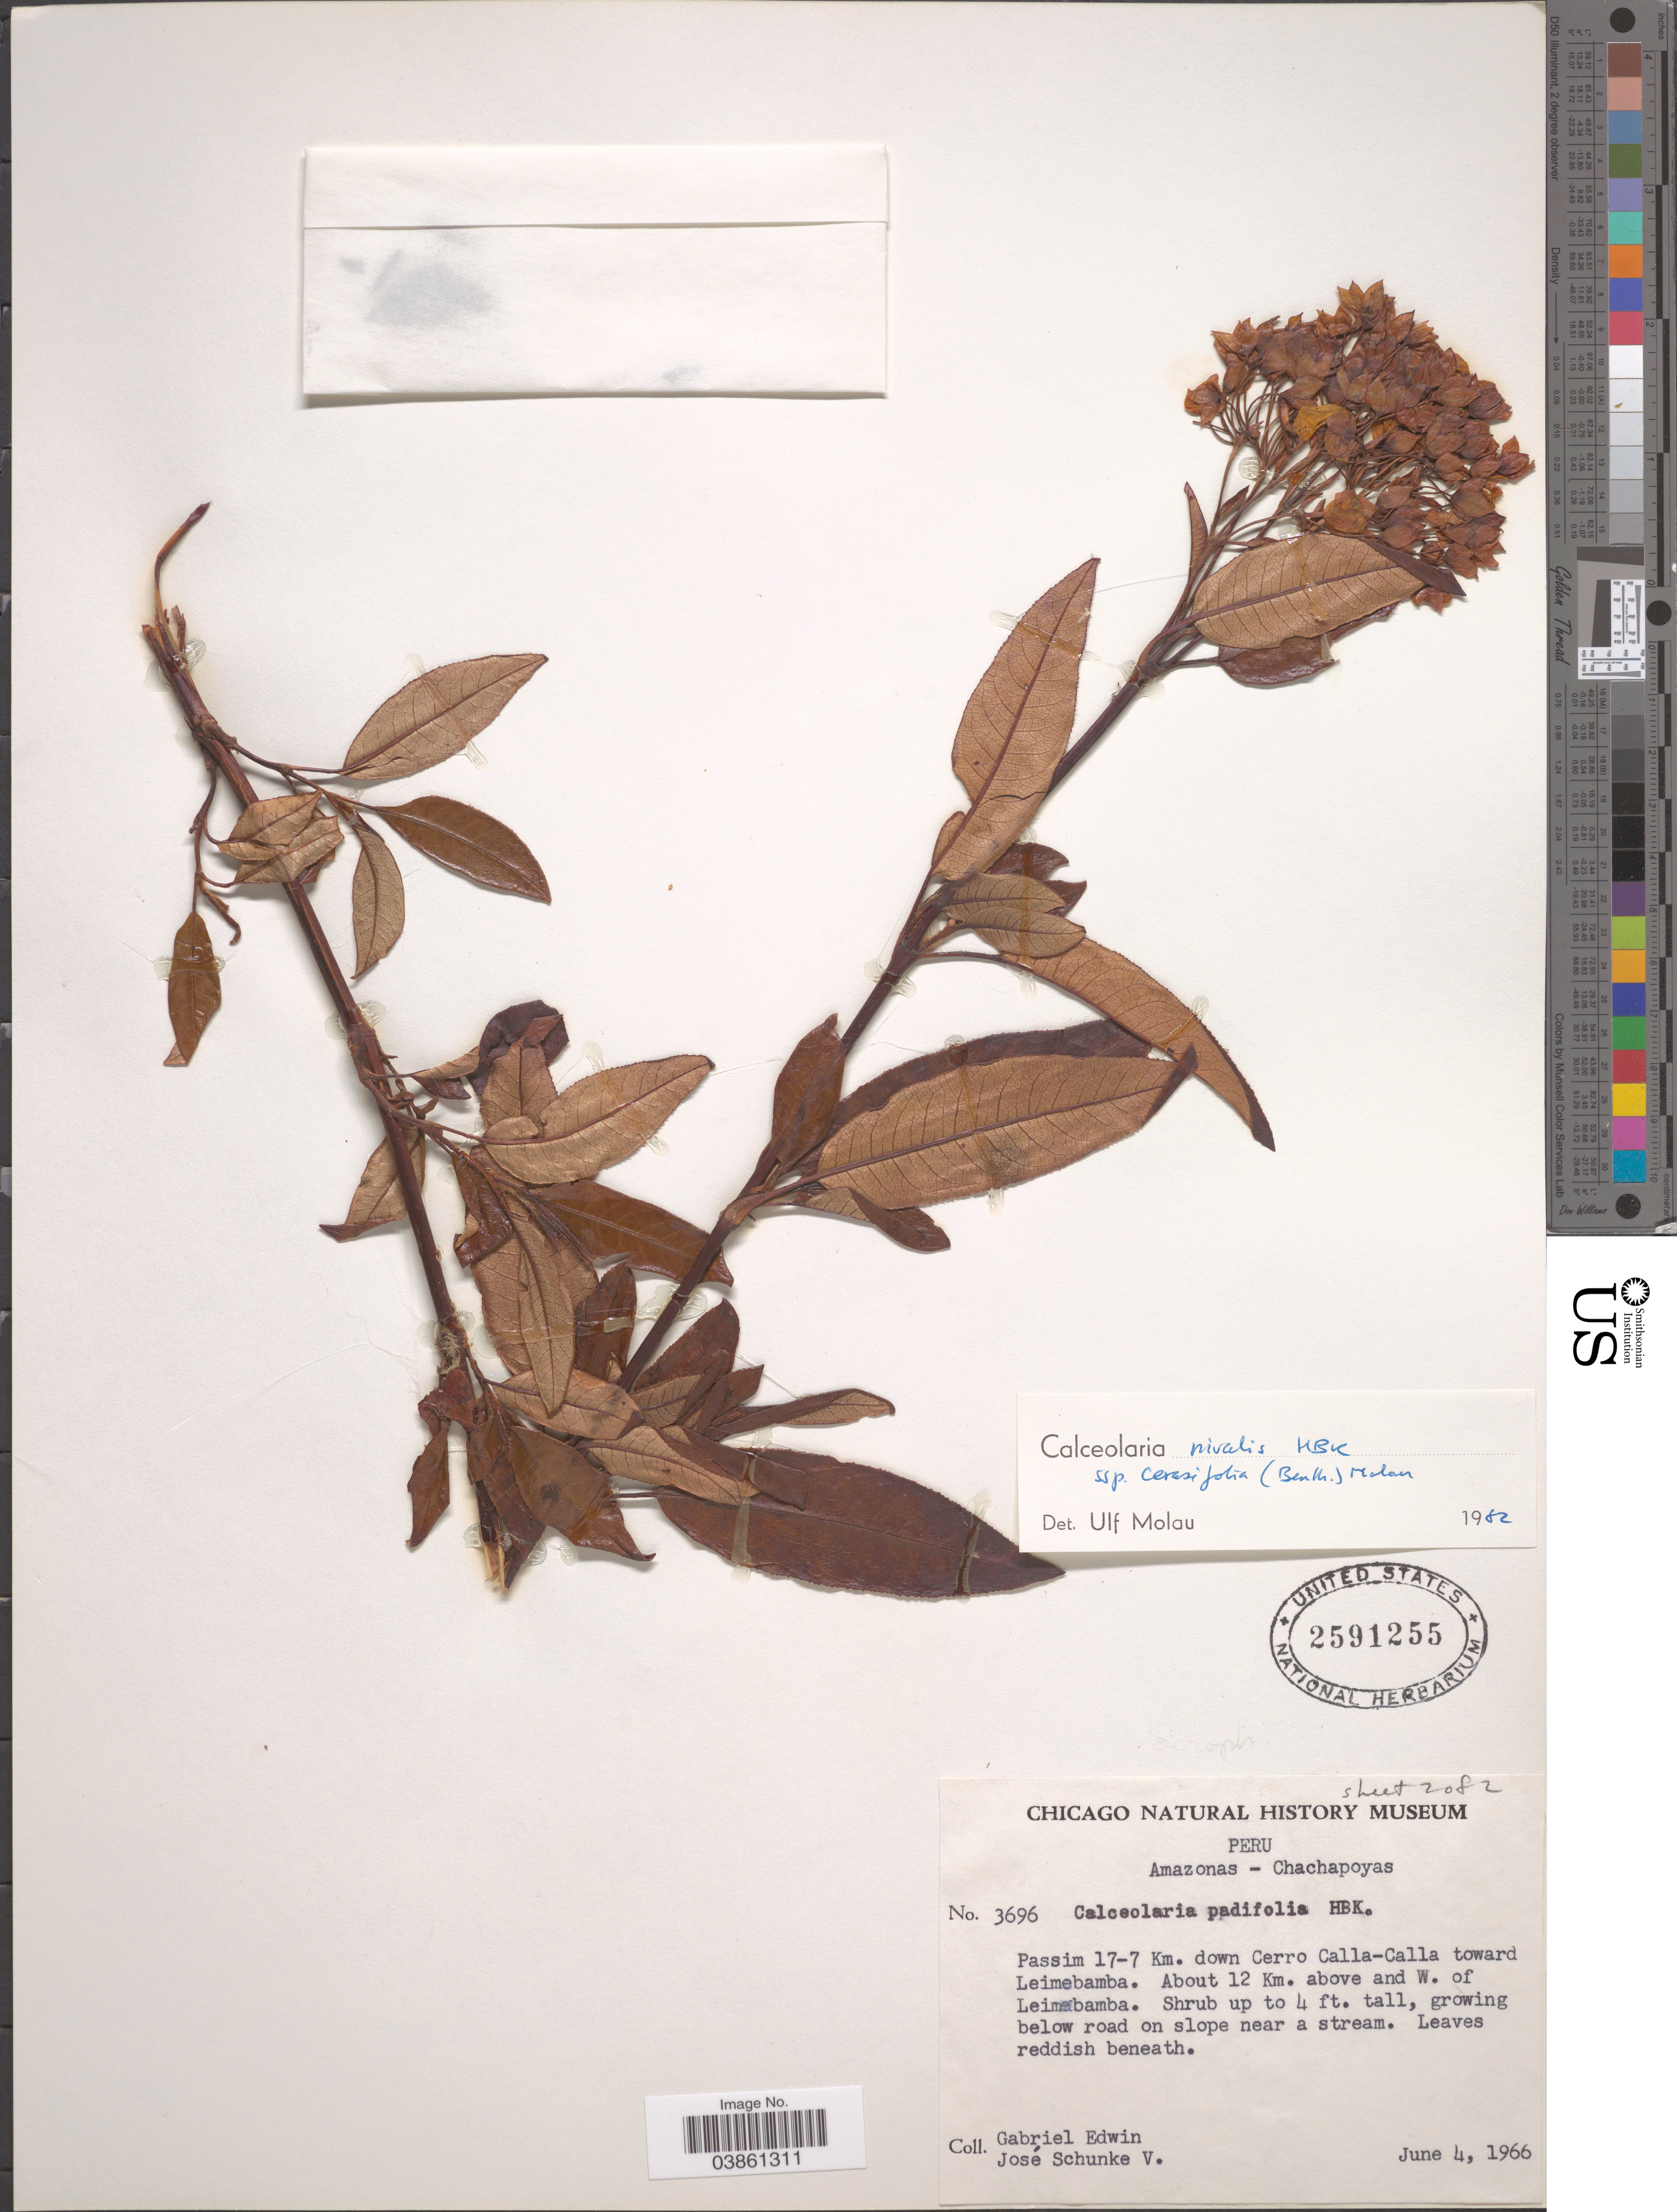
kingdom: Plantae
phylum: Tracheophyta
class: Magnoliopsida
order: Lamiales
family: Calceolariaceae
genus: Calceolaria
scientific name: Calceolaria nivalis subsp. cerasifolia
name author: (Benth.) Molau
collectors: G. Edwin & J. Schunke Vigo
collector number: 3696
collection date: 1966-06-04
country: Peru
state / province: Amazonas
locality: Chachapoyas. Passim 17-7 Km. down Cerro Calla-Calla toward Leimebamba. about 12 Km. above and W. of Leimebamba.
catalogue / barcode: US 2591255